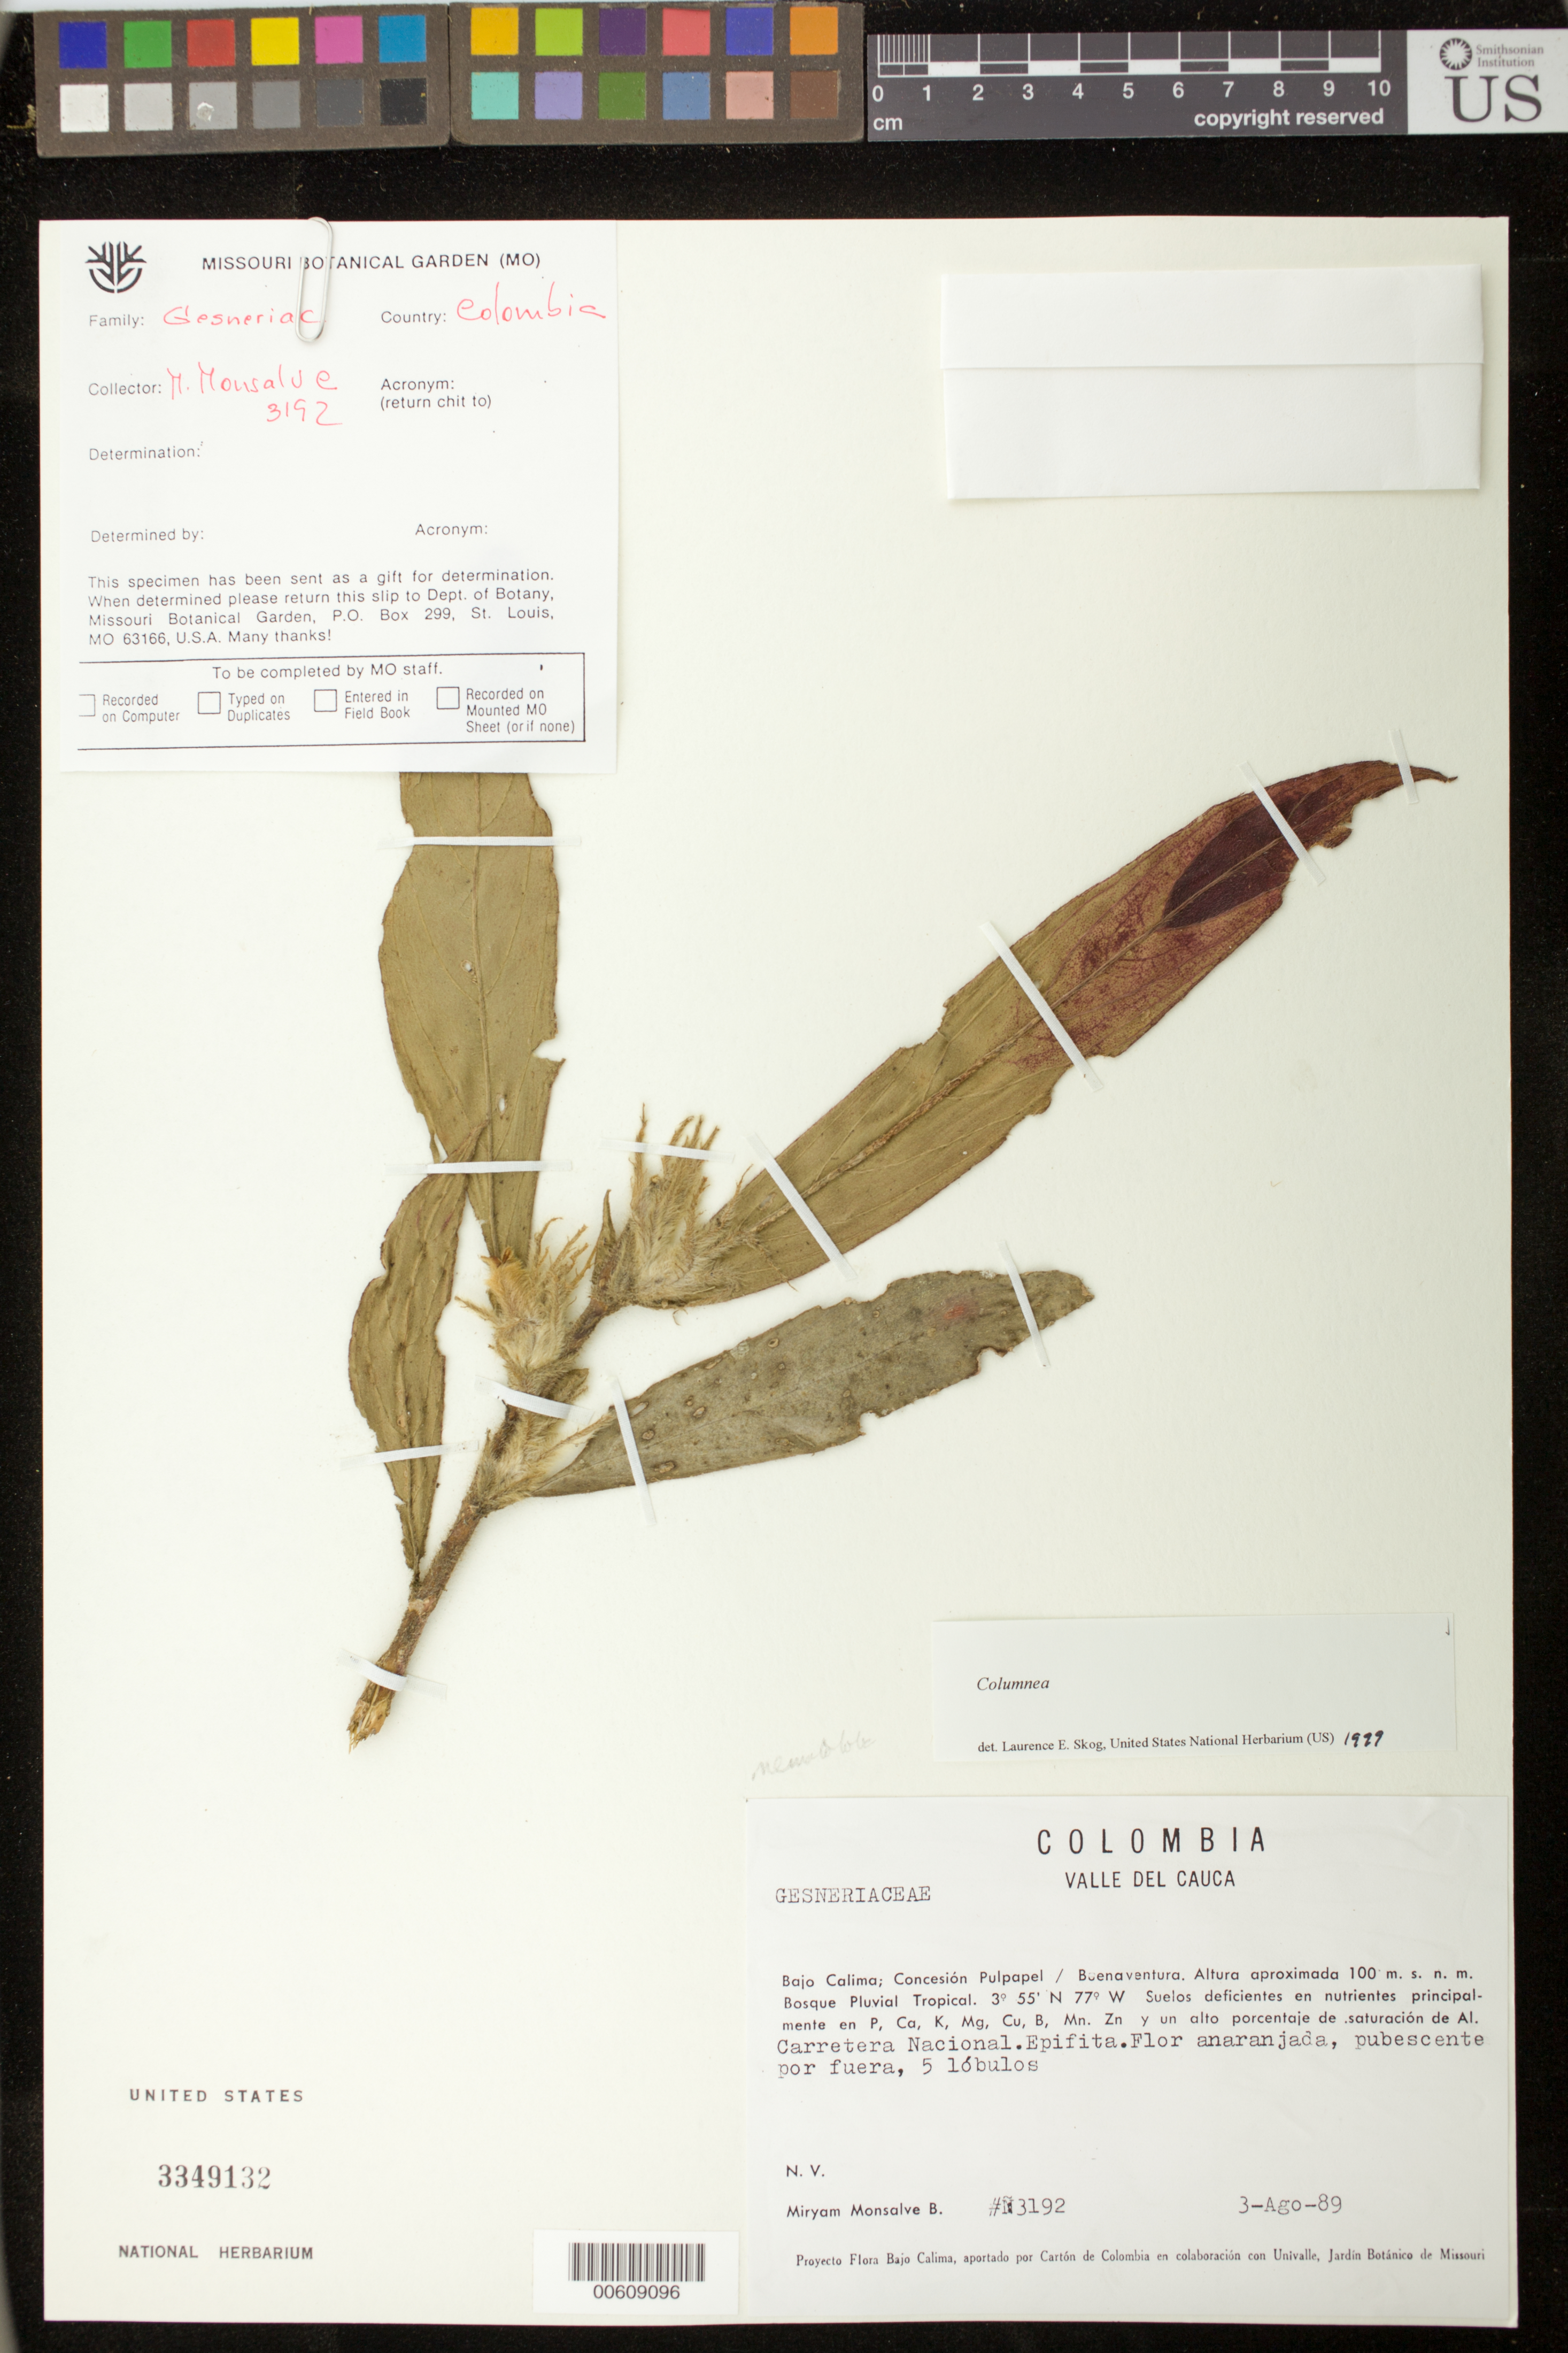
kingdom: Plantae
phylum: Tracheophyta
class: Magnoliopsida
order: Lamiales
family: Gesneriaceae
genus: Columnea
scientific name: Columnea sp.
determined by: Skog, Laurence E.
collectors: M. Monsalve B.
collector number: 3192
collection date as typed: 03 Aug 1989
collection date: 1989-08-03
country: Colombia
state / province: Valle del Cauca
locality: Bajo Calima; Concesión Pulpapel/Buenaventura; Carretera Nacional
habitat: Bosque pluvial tropical; suelos deficientes en nutrientes principalmente en P, Ca, K, Mg, Cu, B, Mn, Zn y un alto porcentaje de saturación de Al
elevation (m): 100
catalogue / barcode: US 3349132